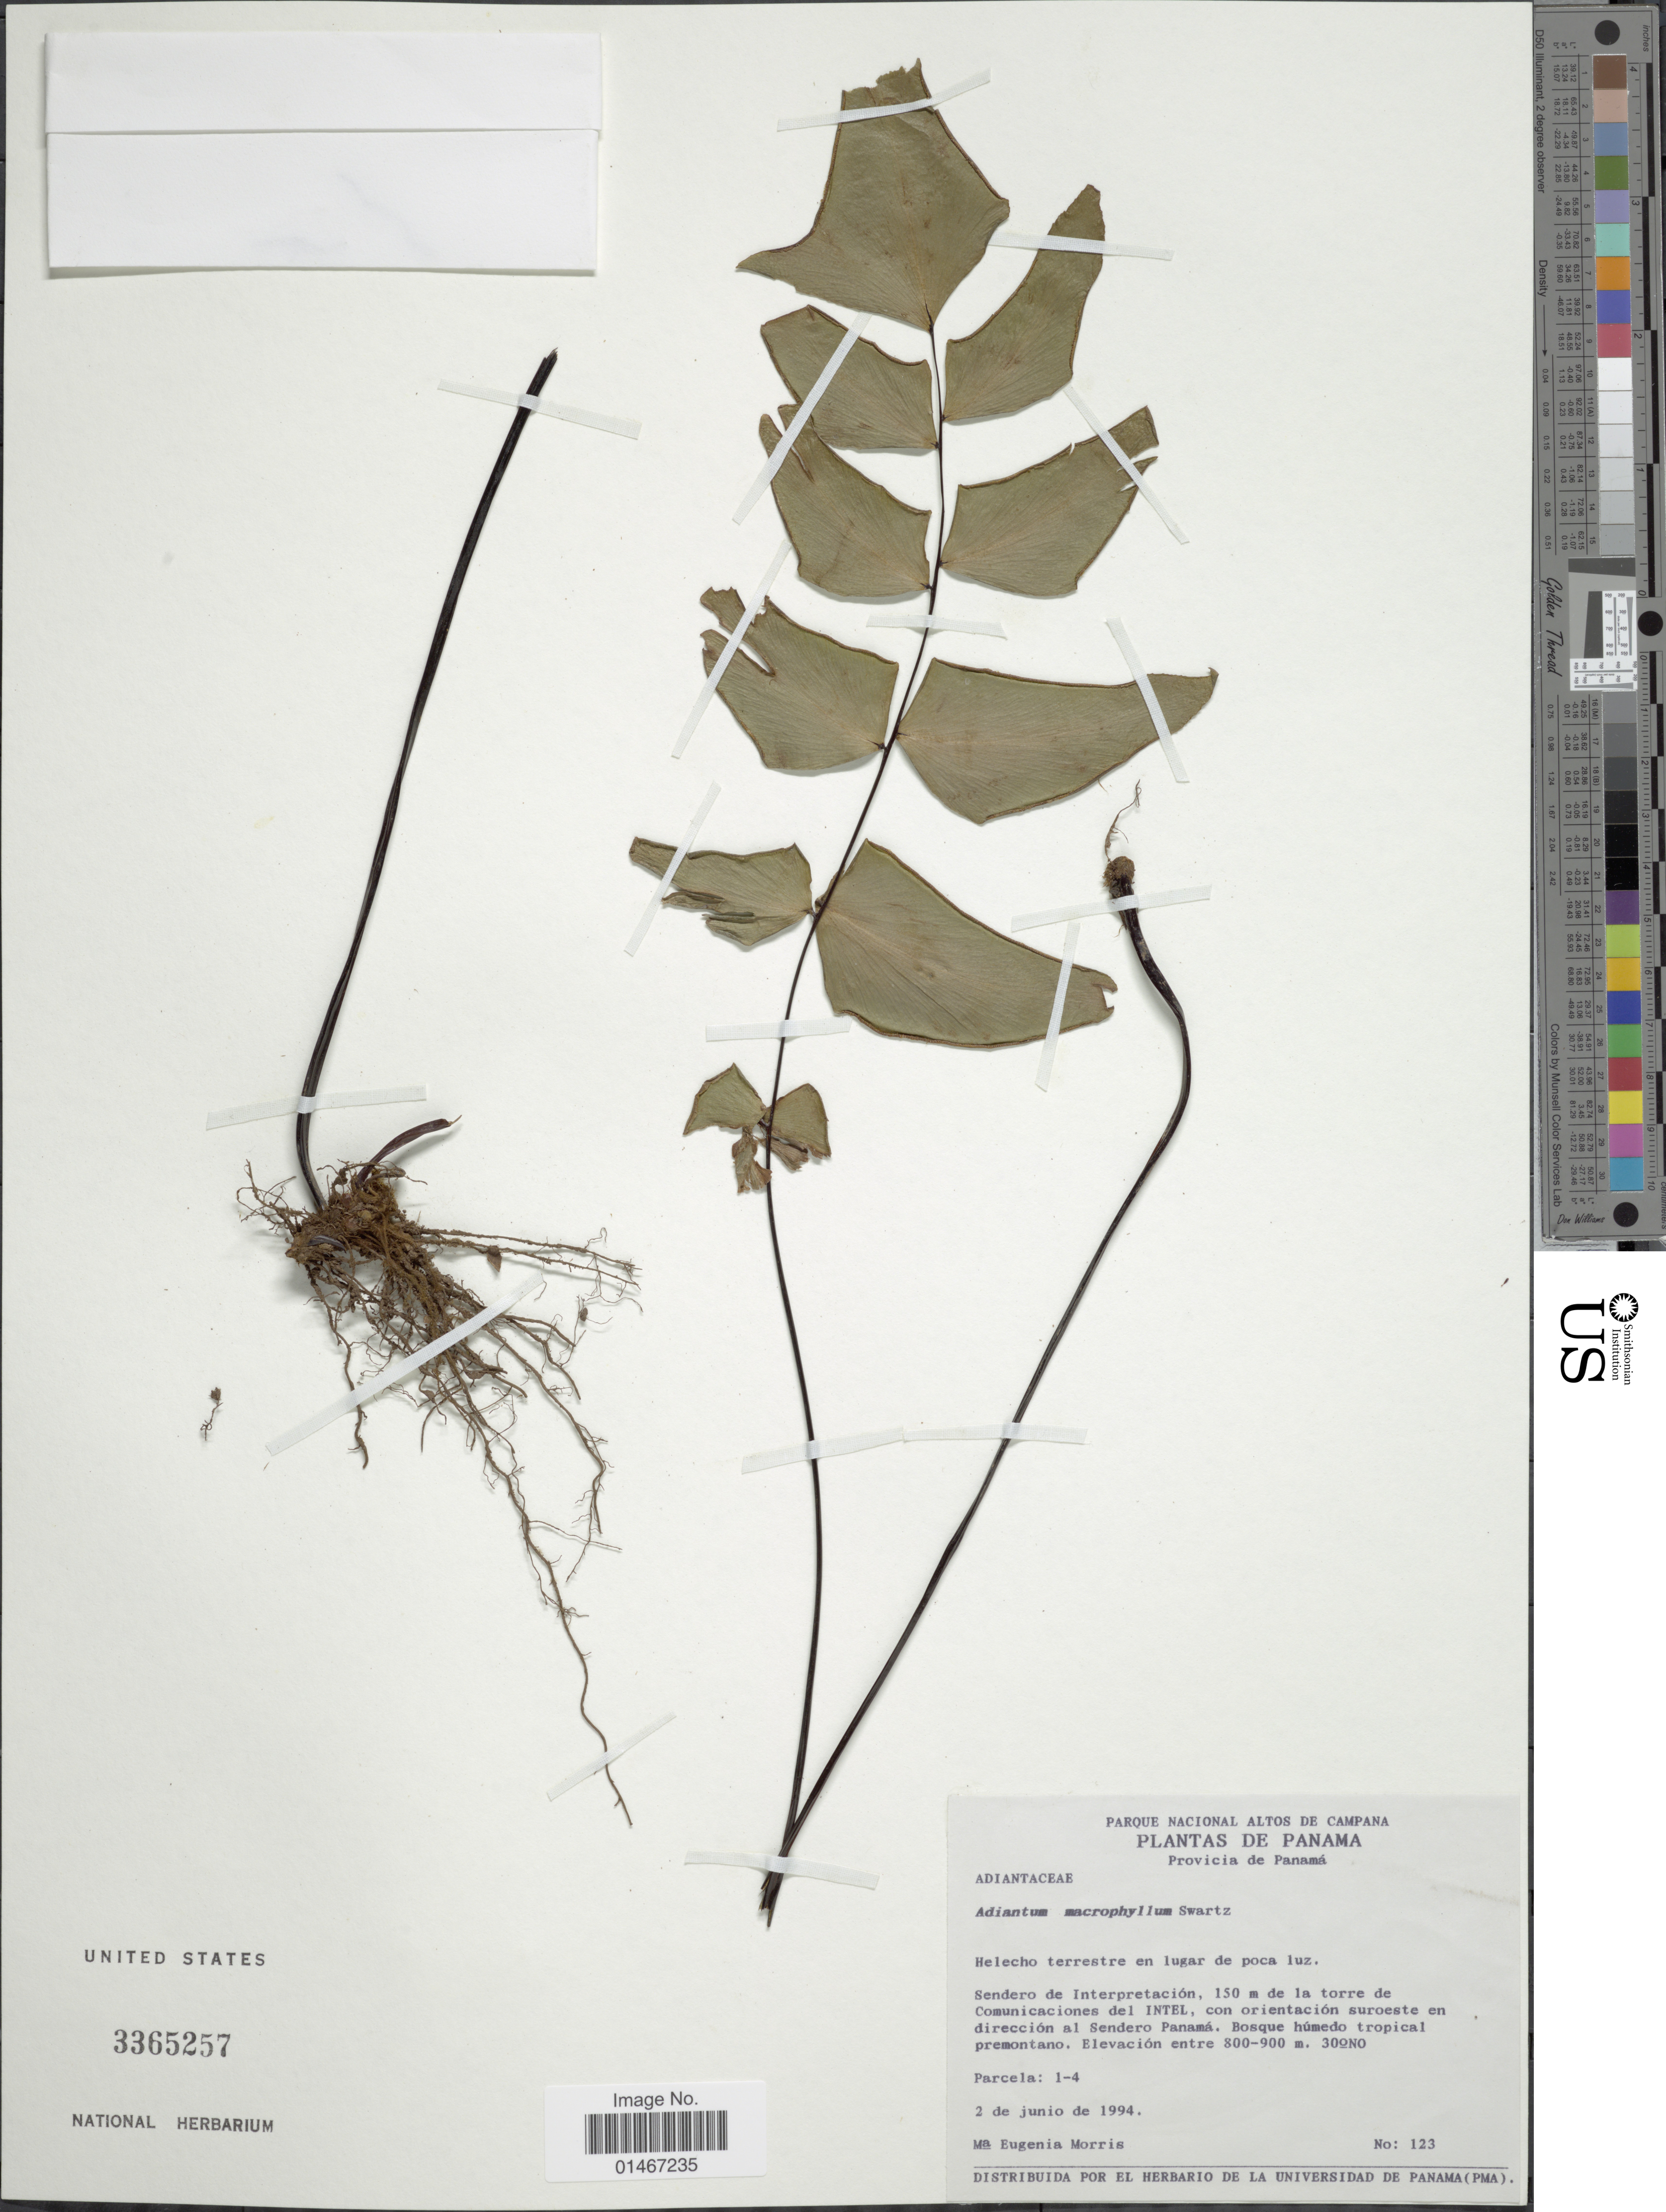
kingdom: Plantae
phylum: Tracheophyta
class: Polypodiopsida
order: Polypodiales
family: Pteridaceae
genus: Adiantum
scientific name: Adiantum macrophyllum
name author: Sw.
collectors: M. E. Morris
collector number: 123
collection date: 1994-06-02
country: Panama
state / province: Panamá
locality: Provincia de Panama. Sendero de Interpretacion, 150 m de la torre de Comuncaciones de INTEL, con orientacion suroeste en direccion al Sendero Panama.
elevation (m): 800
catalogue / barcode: US 3365257